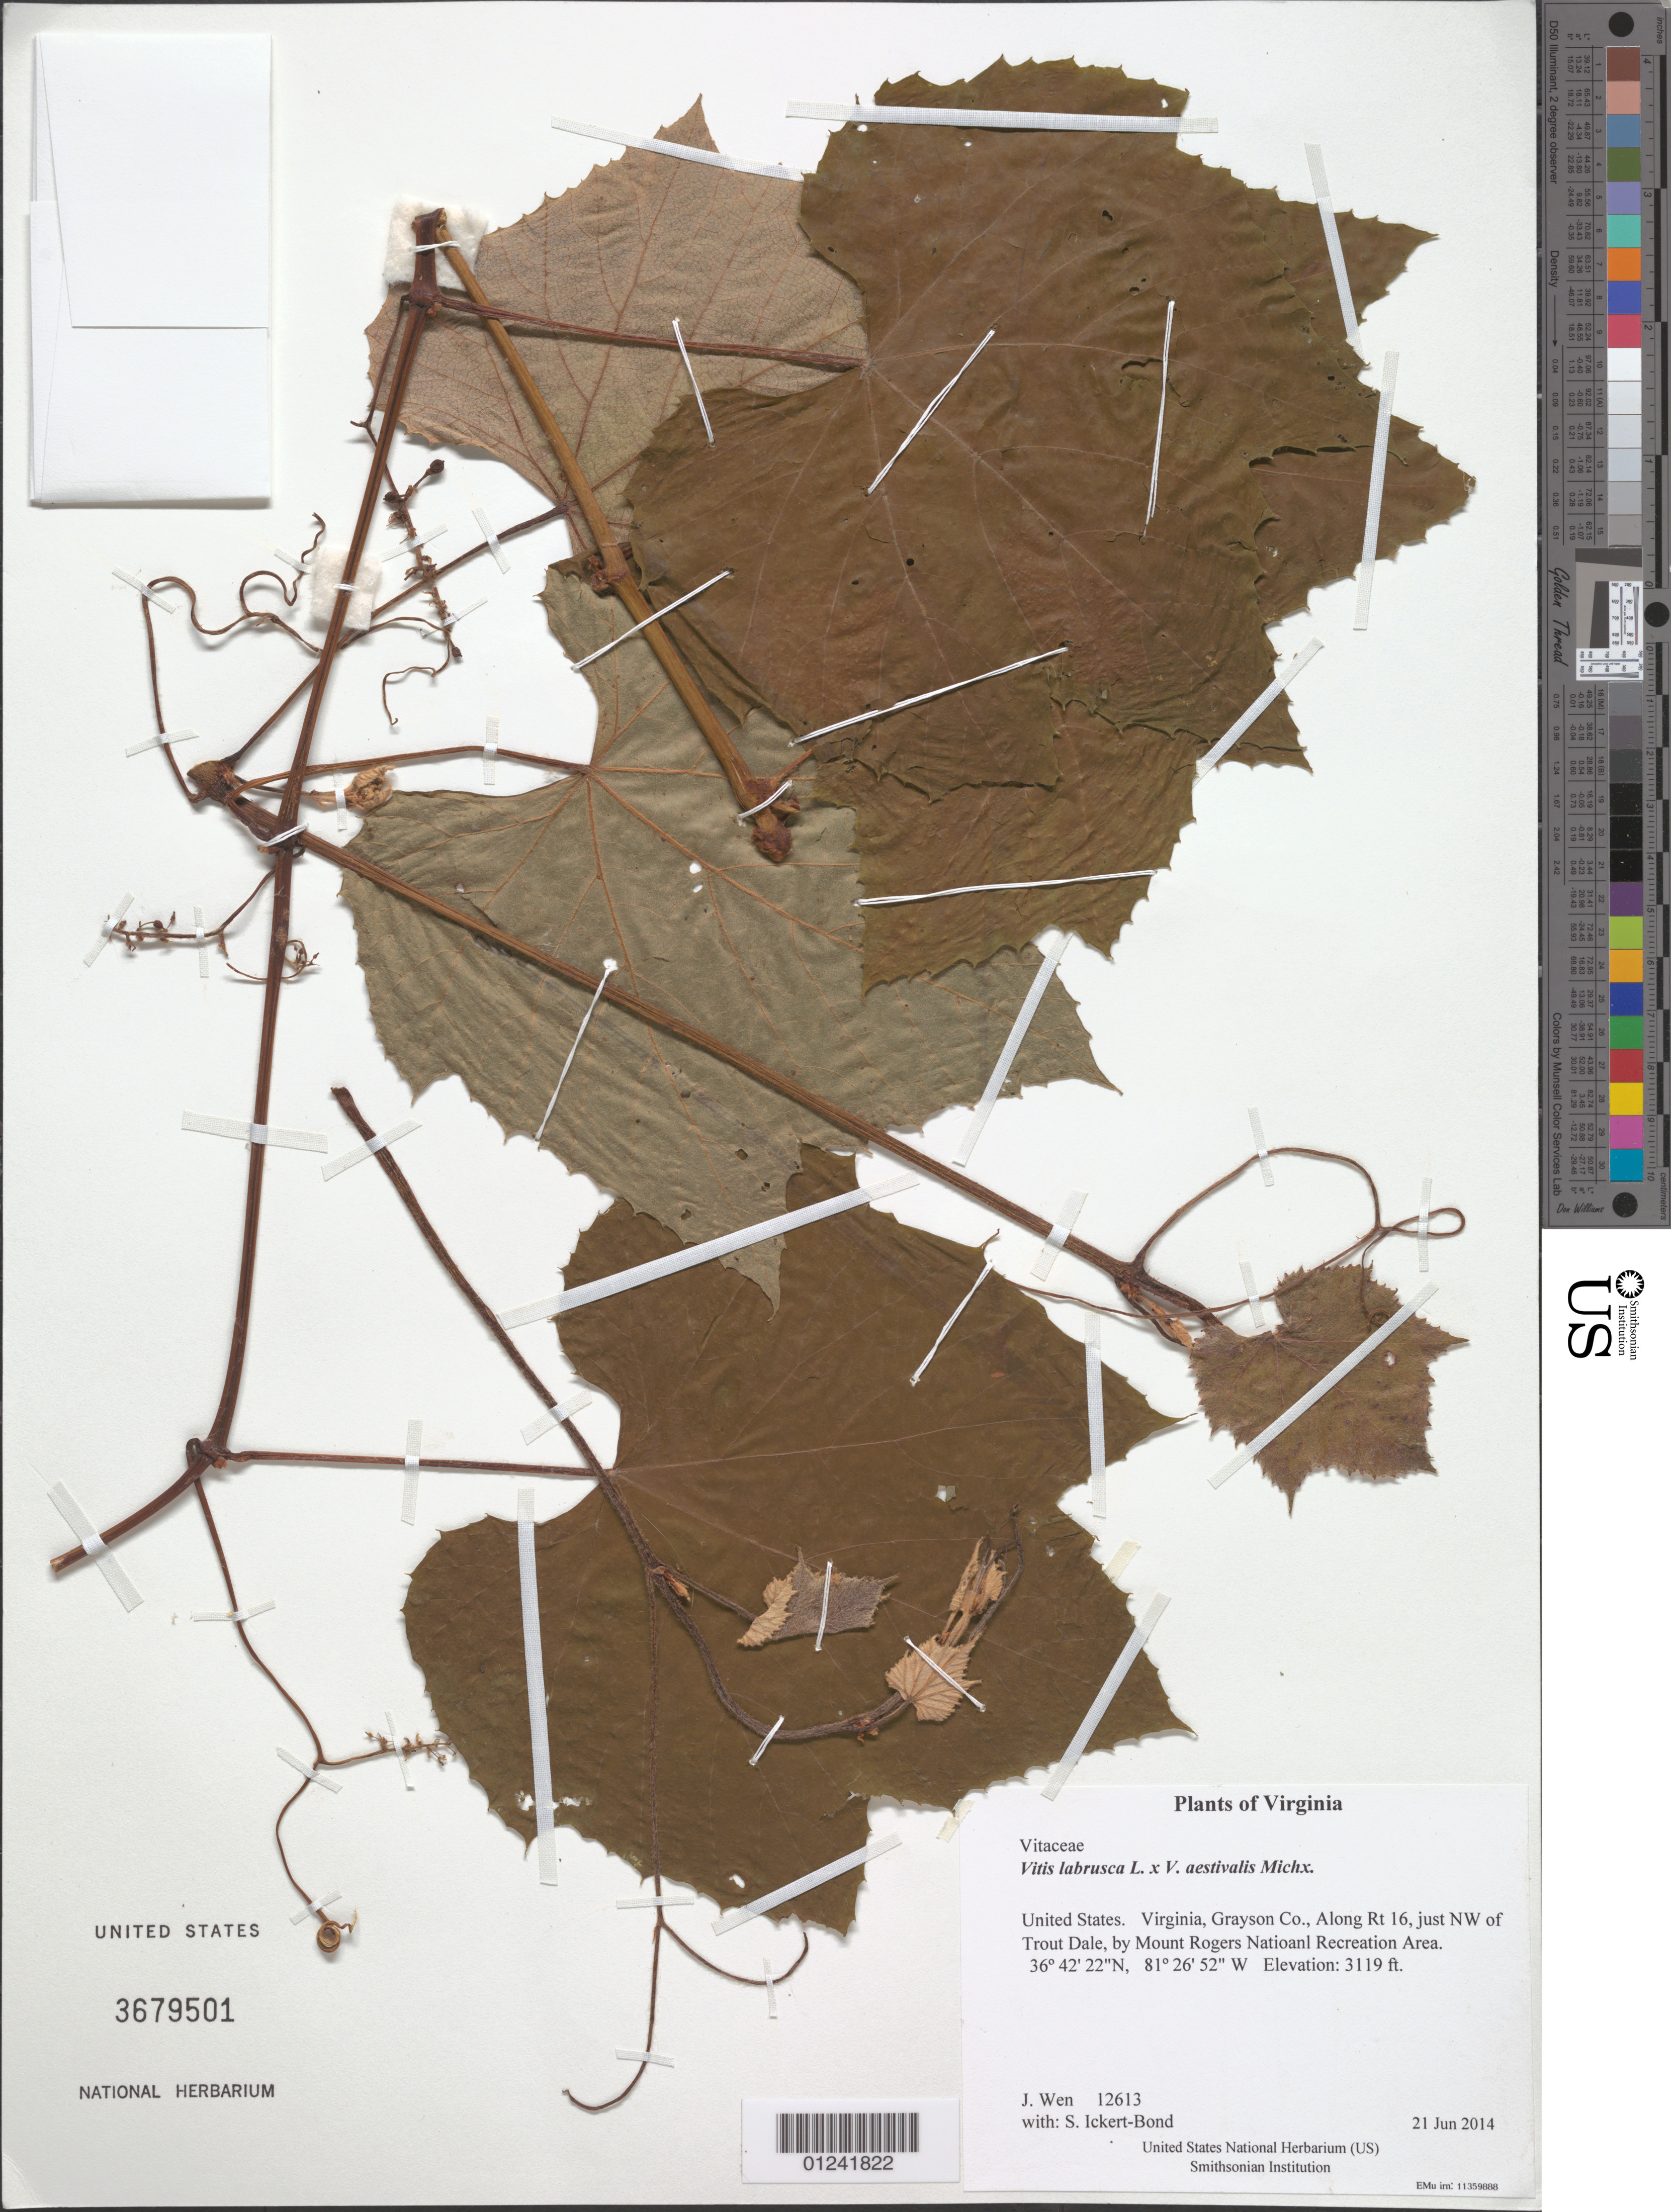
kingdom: Plantae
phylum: Tracheophyta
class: Magnoliopsida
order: Vitales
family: Vitaceae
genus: Vitis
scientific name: Vitis labrusca x V. aestivalis Michx.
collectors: J. Wen & S. Ickert-Bond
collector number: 12613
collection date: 2014-06-21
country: United States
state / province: Virginia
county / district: Grayson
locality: Along Rt 16, just NW of Trout Dale, by Mount Rogers Natioanl Recreation Area.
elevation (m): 951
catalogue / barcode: US 3679501